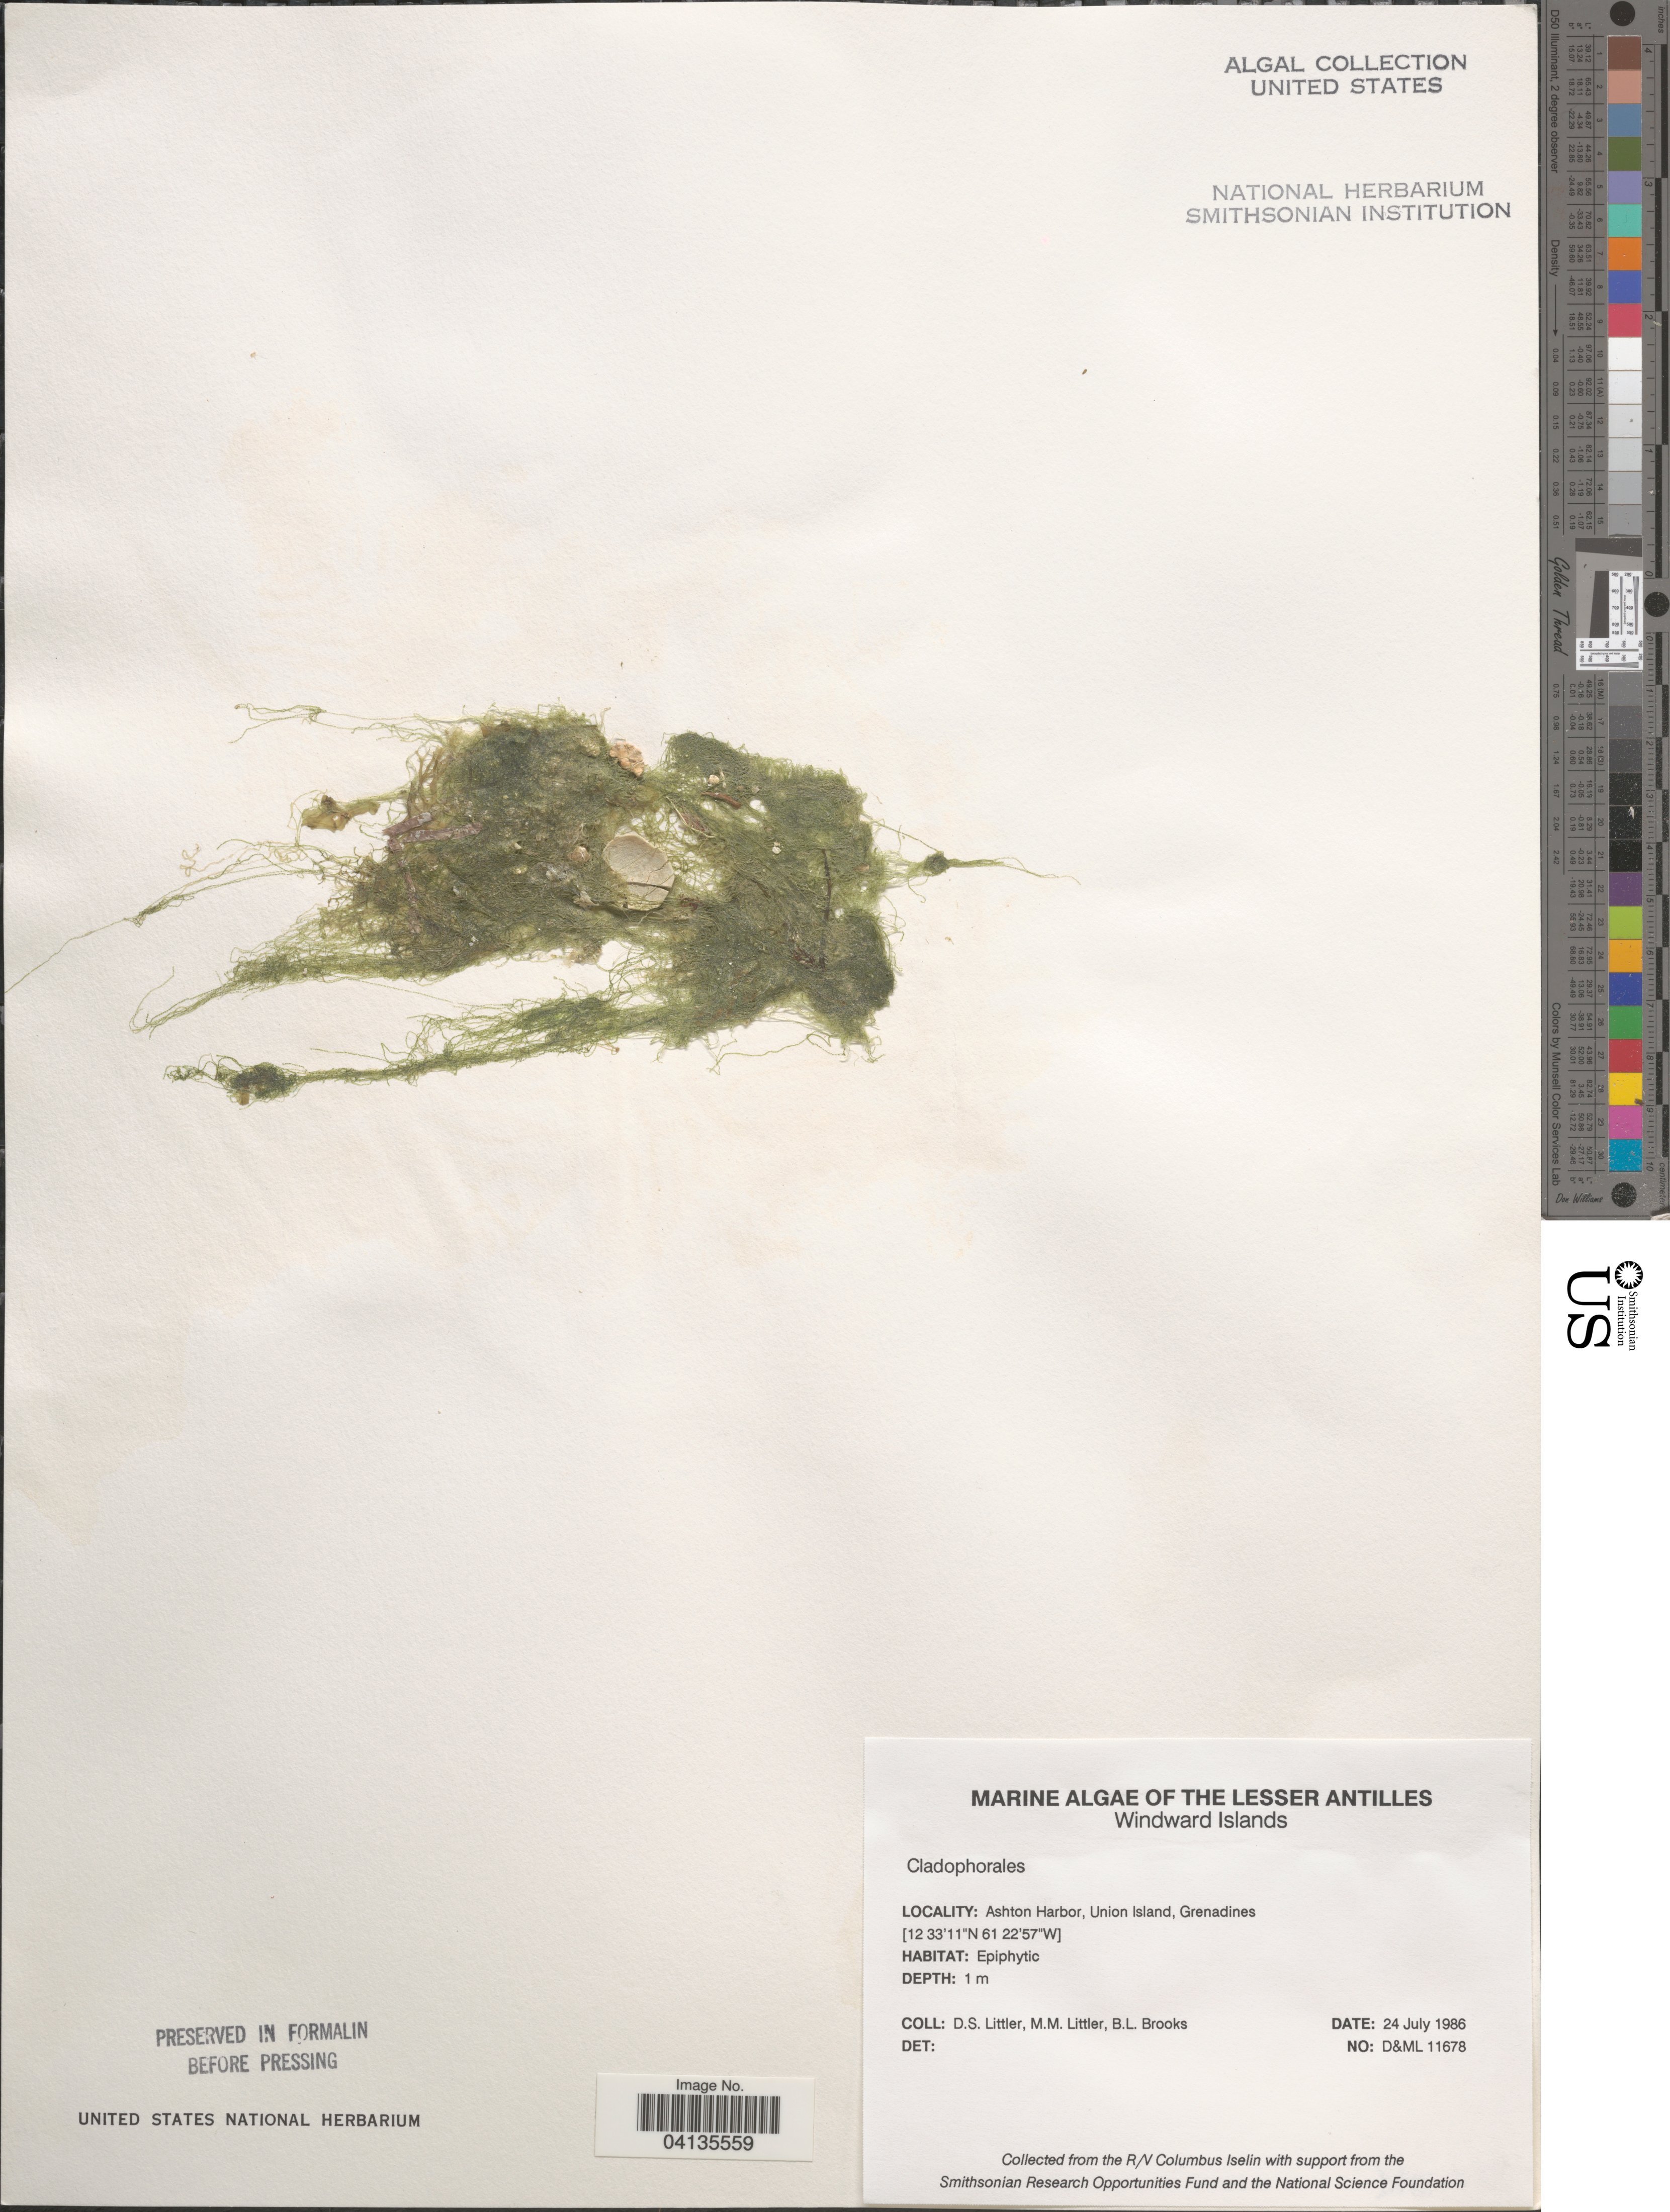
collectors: D. S. Littler & B. Brooks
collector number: D&ML11678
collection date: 1986-07-24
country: St. Vincent - Grenadines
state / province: Grenadines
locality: The Lesser Antilles. Windward Islands. Ashton Harbor, Union Island.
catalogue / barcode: US 328848